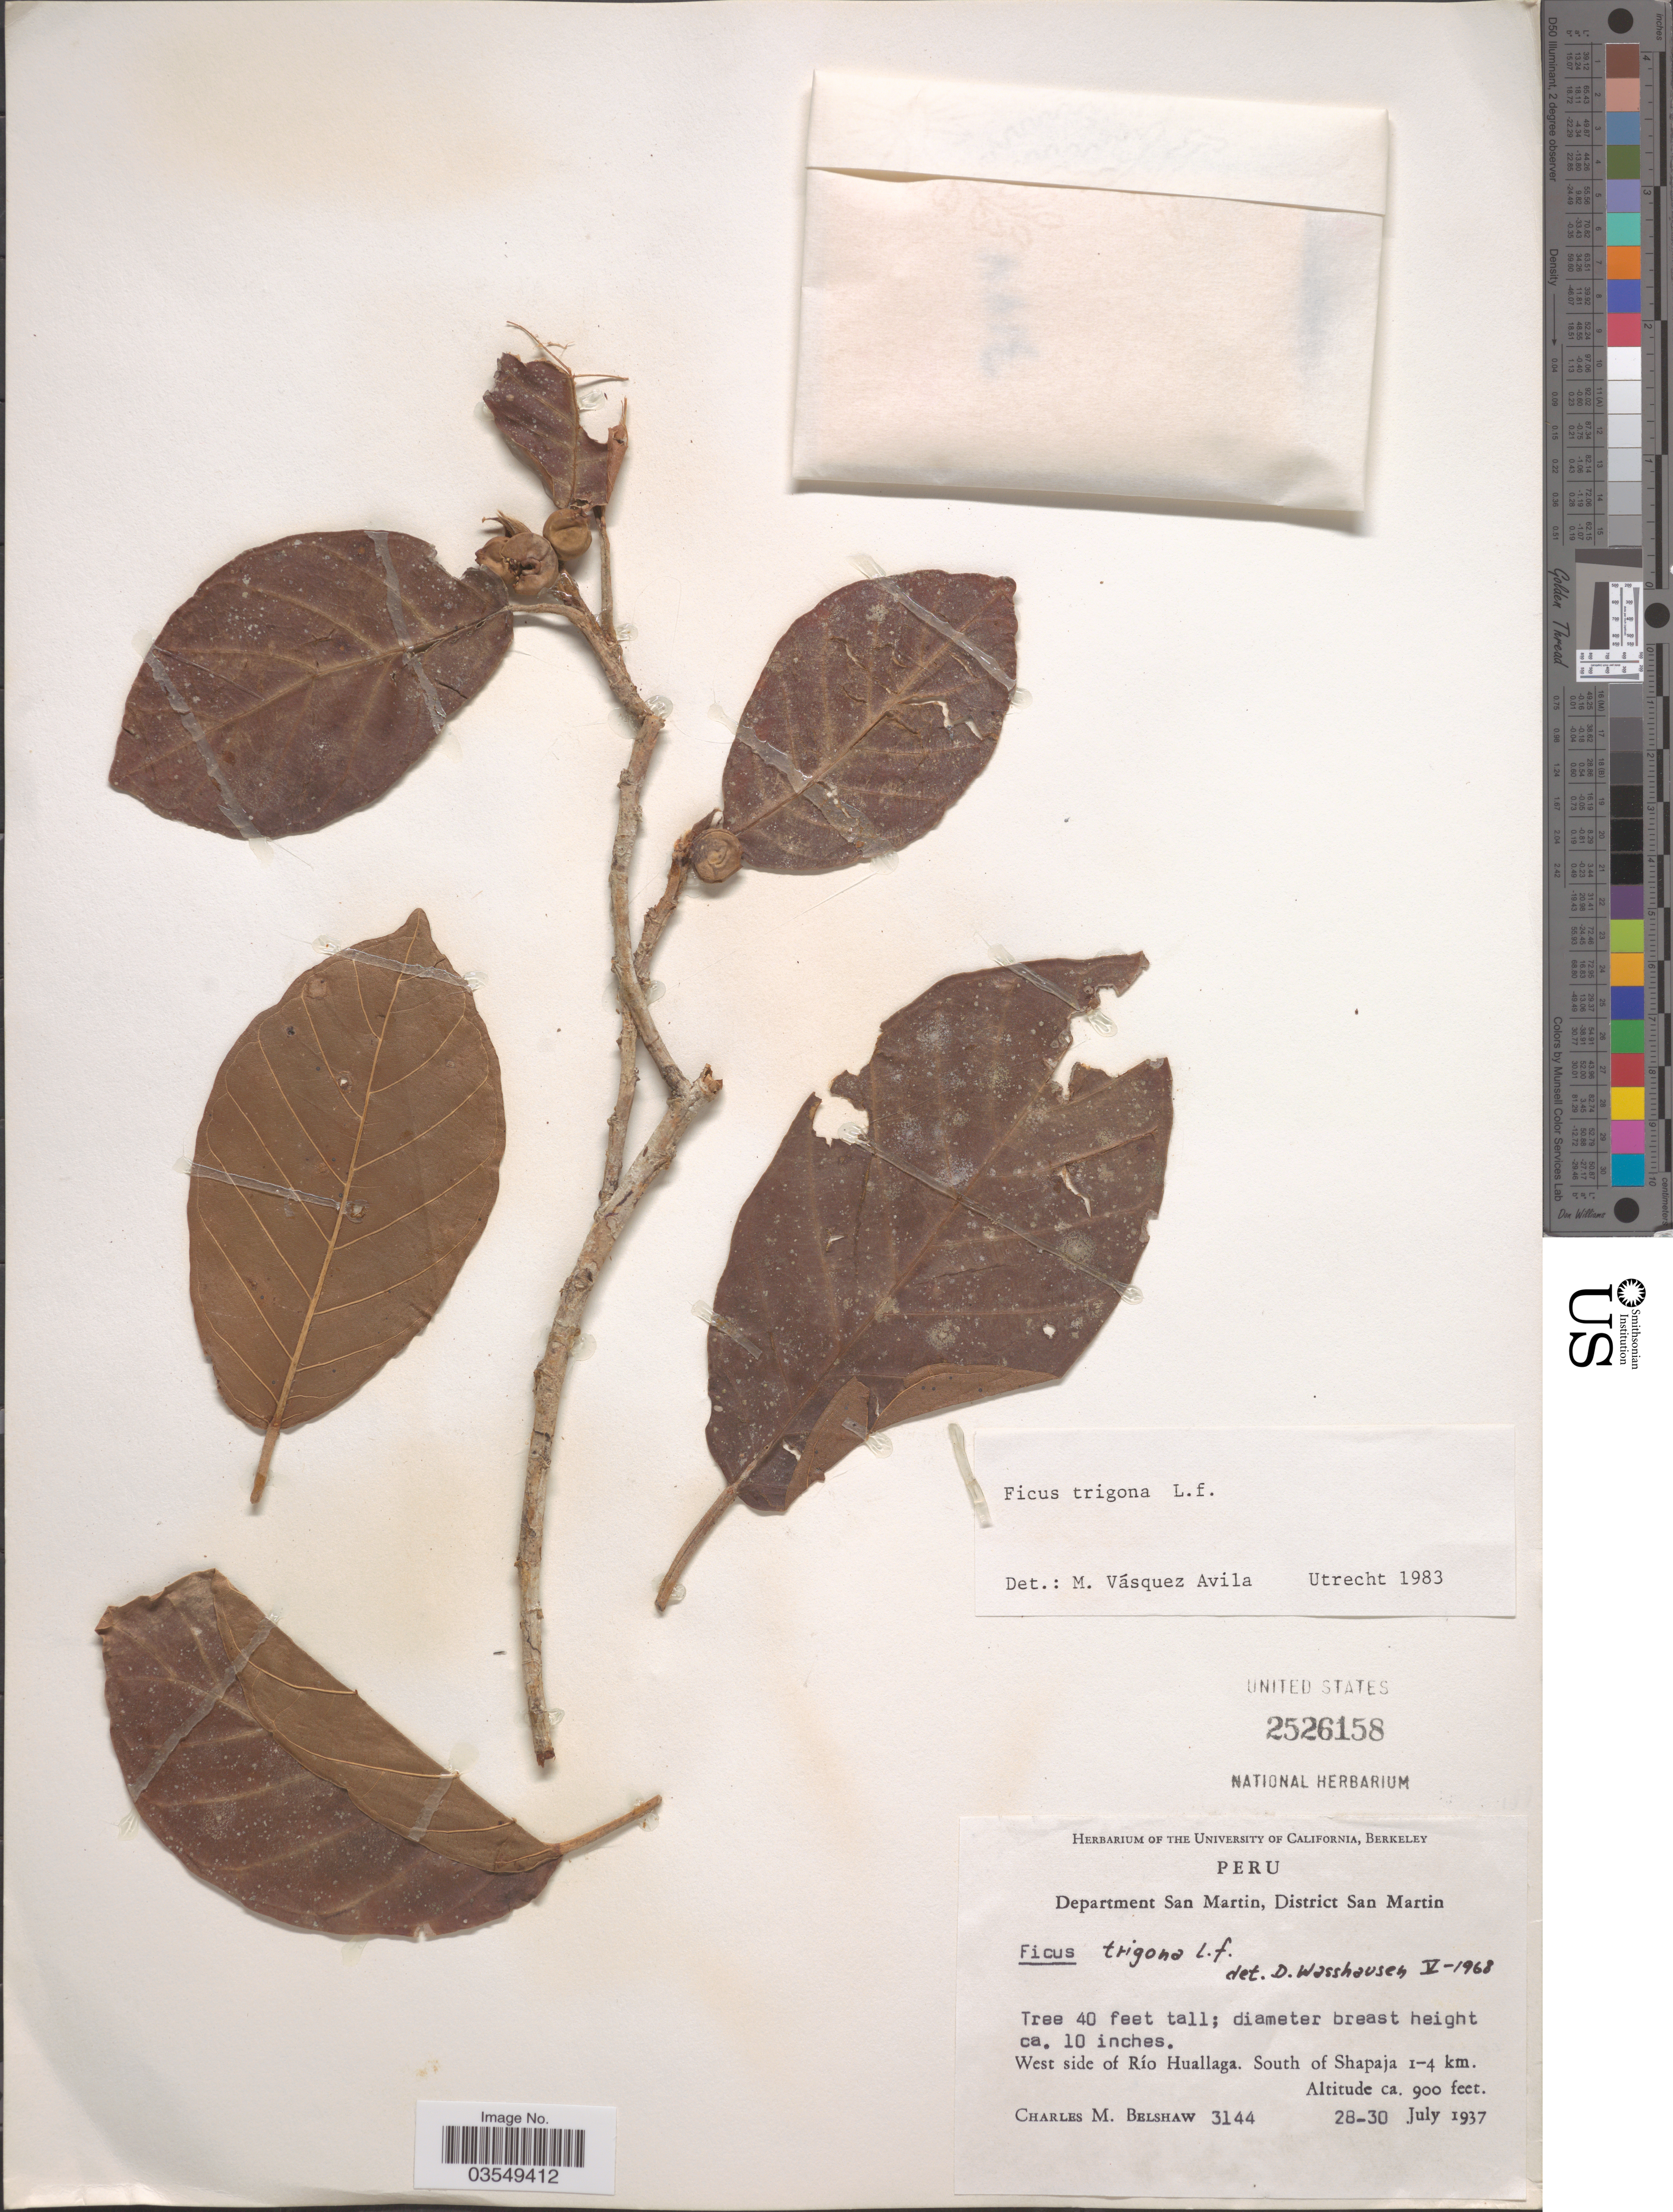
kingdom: Plantae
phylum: Tracheophyta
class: Magnoliopsida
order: Rosales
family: Moraceae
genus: Ficus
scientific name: Ficus trigona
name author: L. f.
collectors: C. Shaw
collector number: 3144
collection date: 1937-07-28/1937-07-30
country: Peru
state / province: San Martín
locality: Department San Martin, District San Martin. West side of Río Huallaga. South of Shapaja 1-4 km.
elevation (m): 274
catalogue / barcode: US 2526158